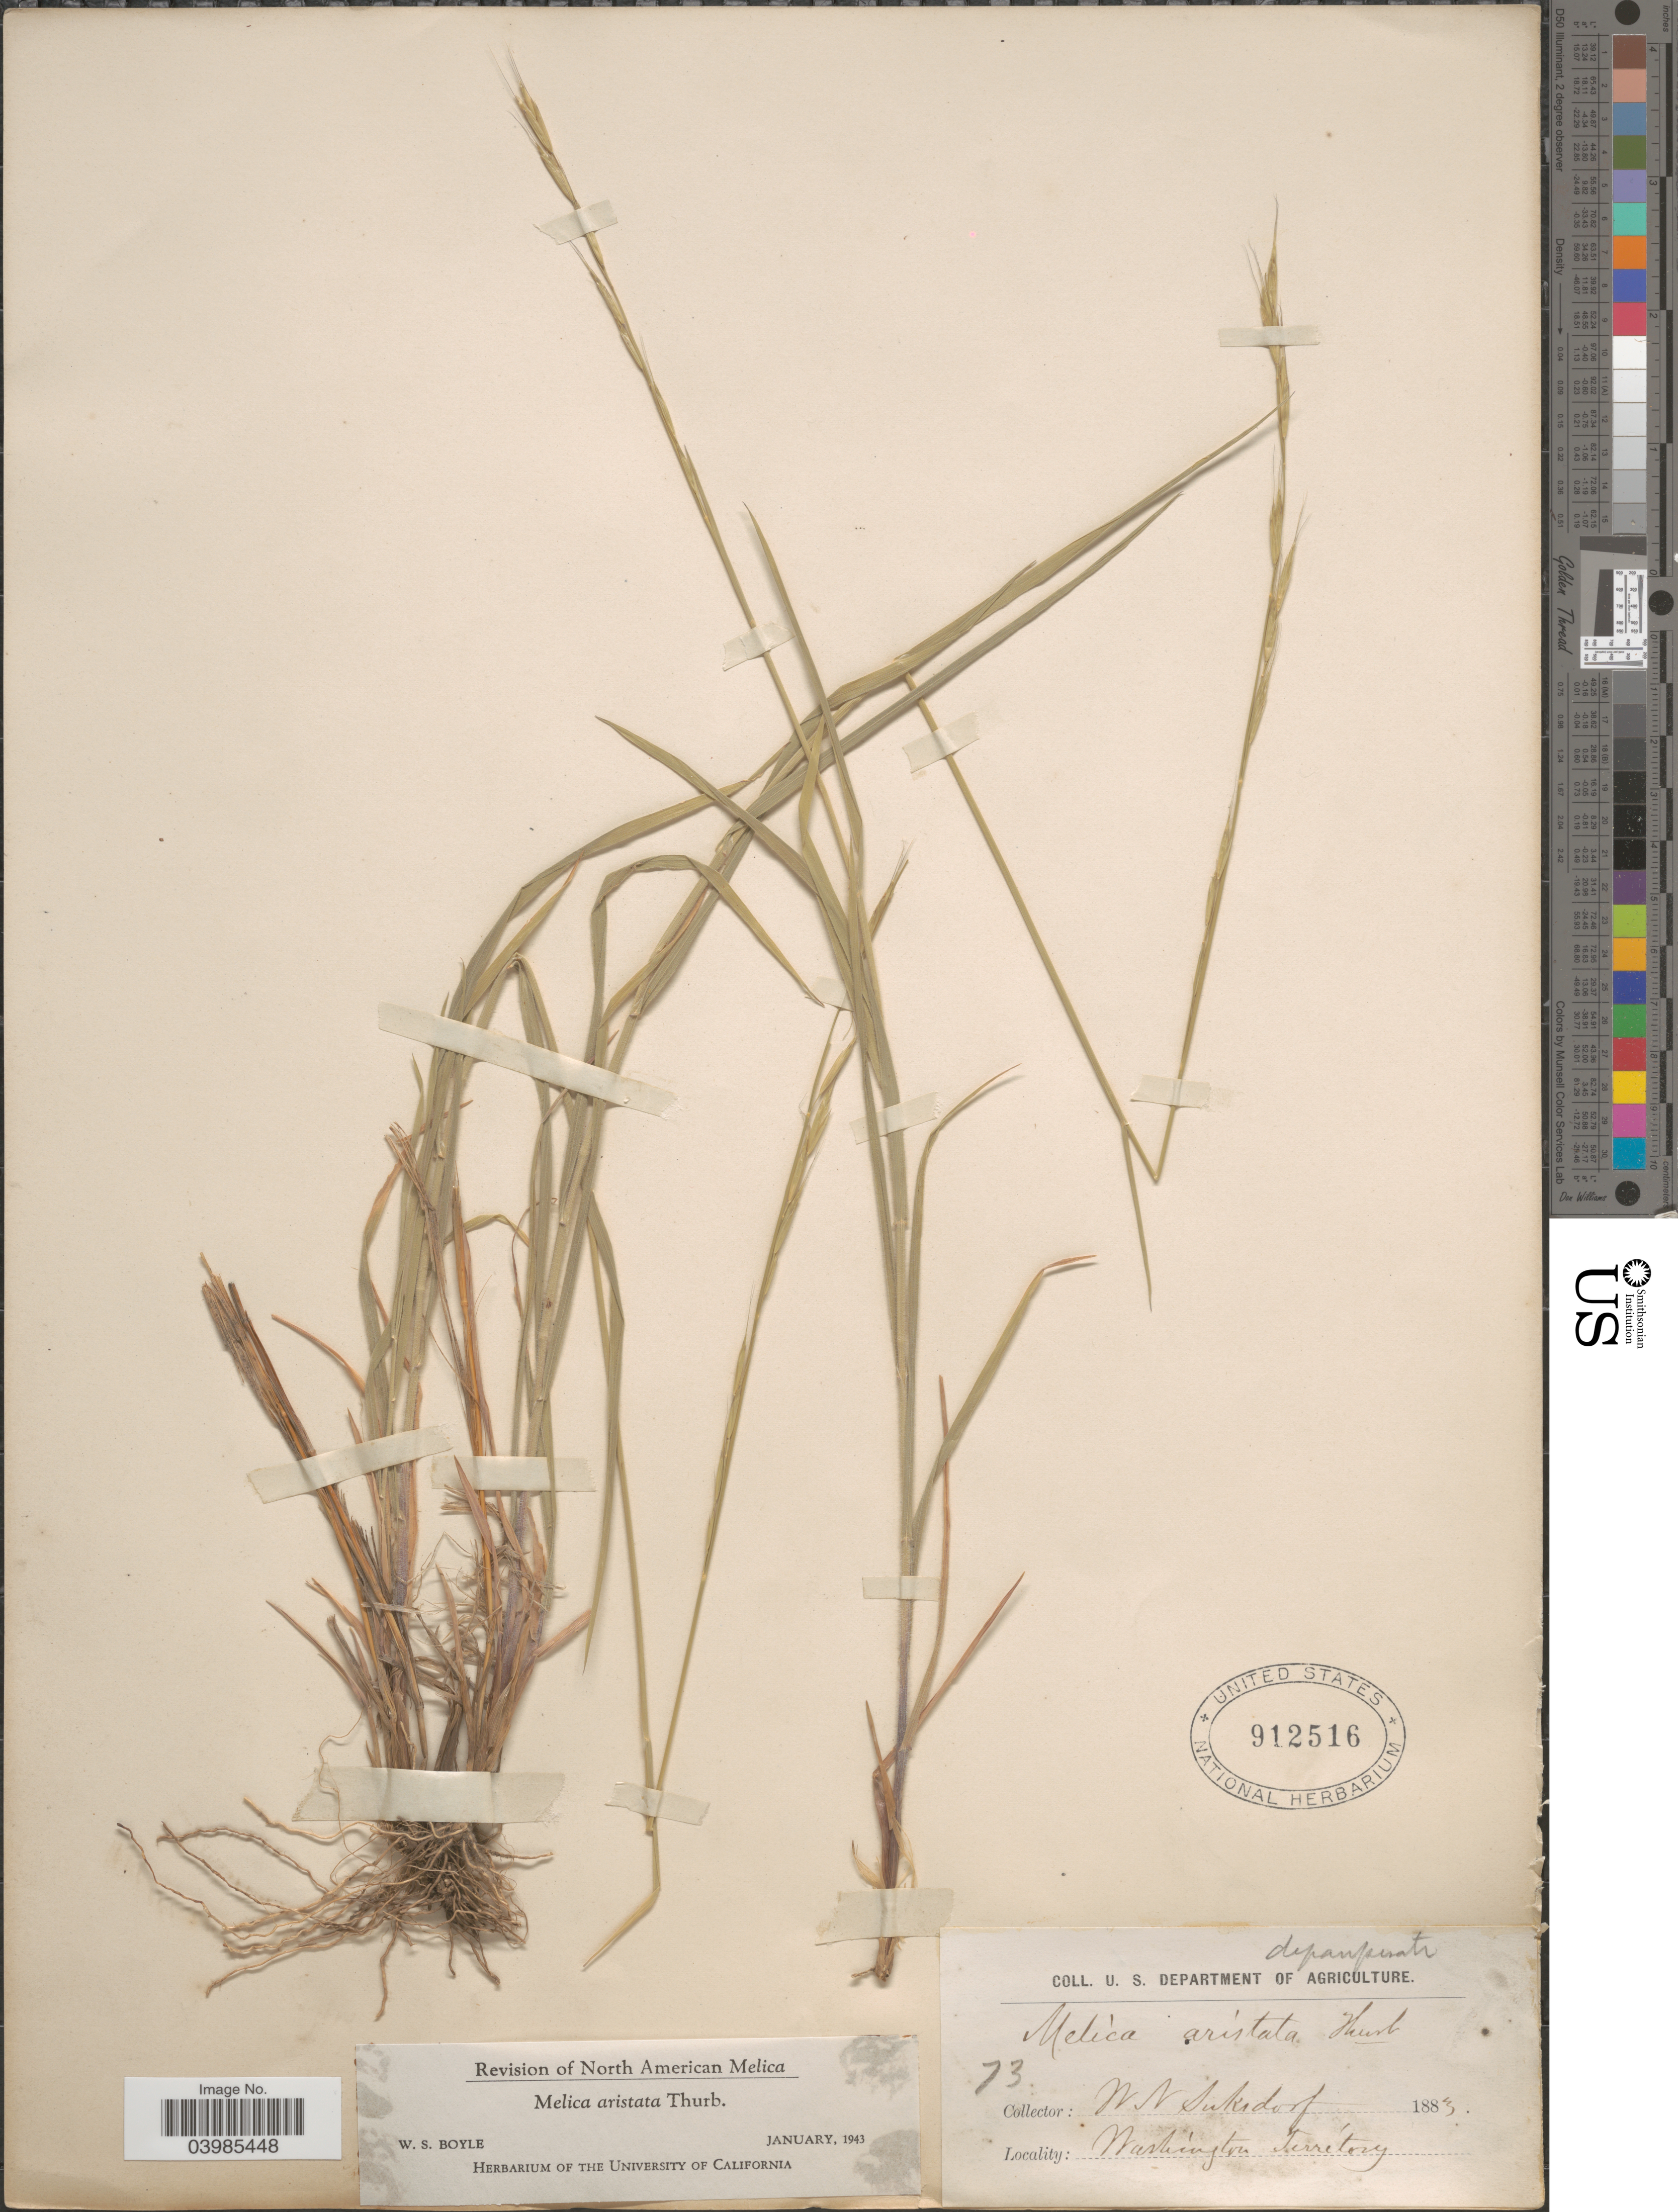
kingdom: Plantae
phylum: Tracheophyta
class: Liliopsida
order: Poales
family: Poaceae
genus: Melica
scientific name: Melica aristata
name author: Thurb. ex Bol.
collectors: W. N. Suksdorf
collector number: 73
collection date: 1883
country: United States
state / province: Washington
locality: Washington Territory.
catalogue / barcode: US 912516